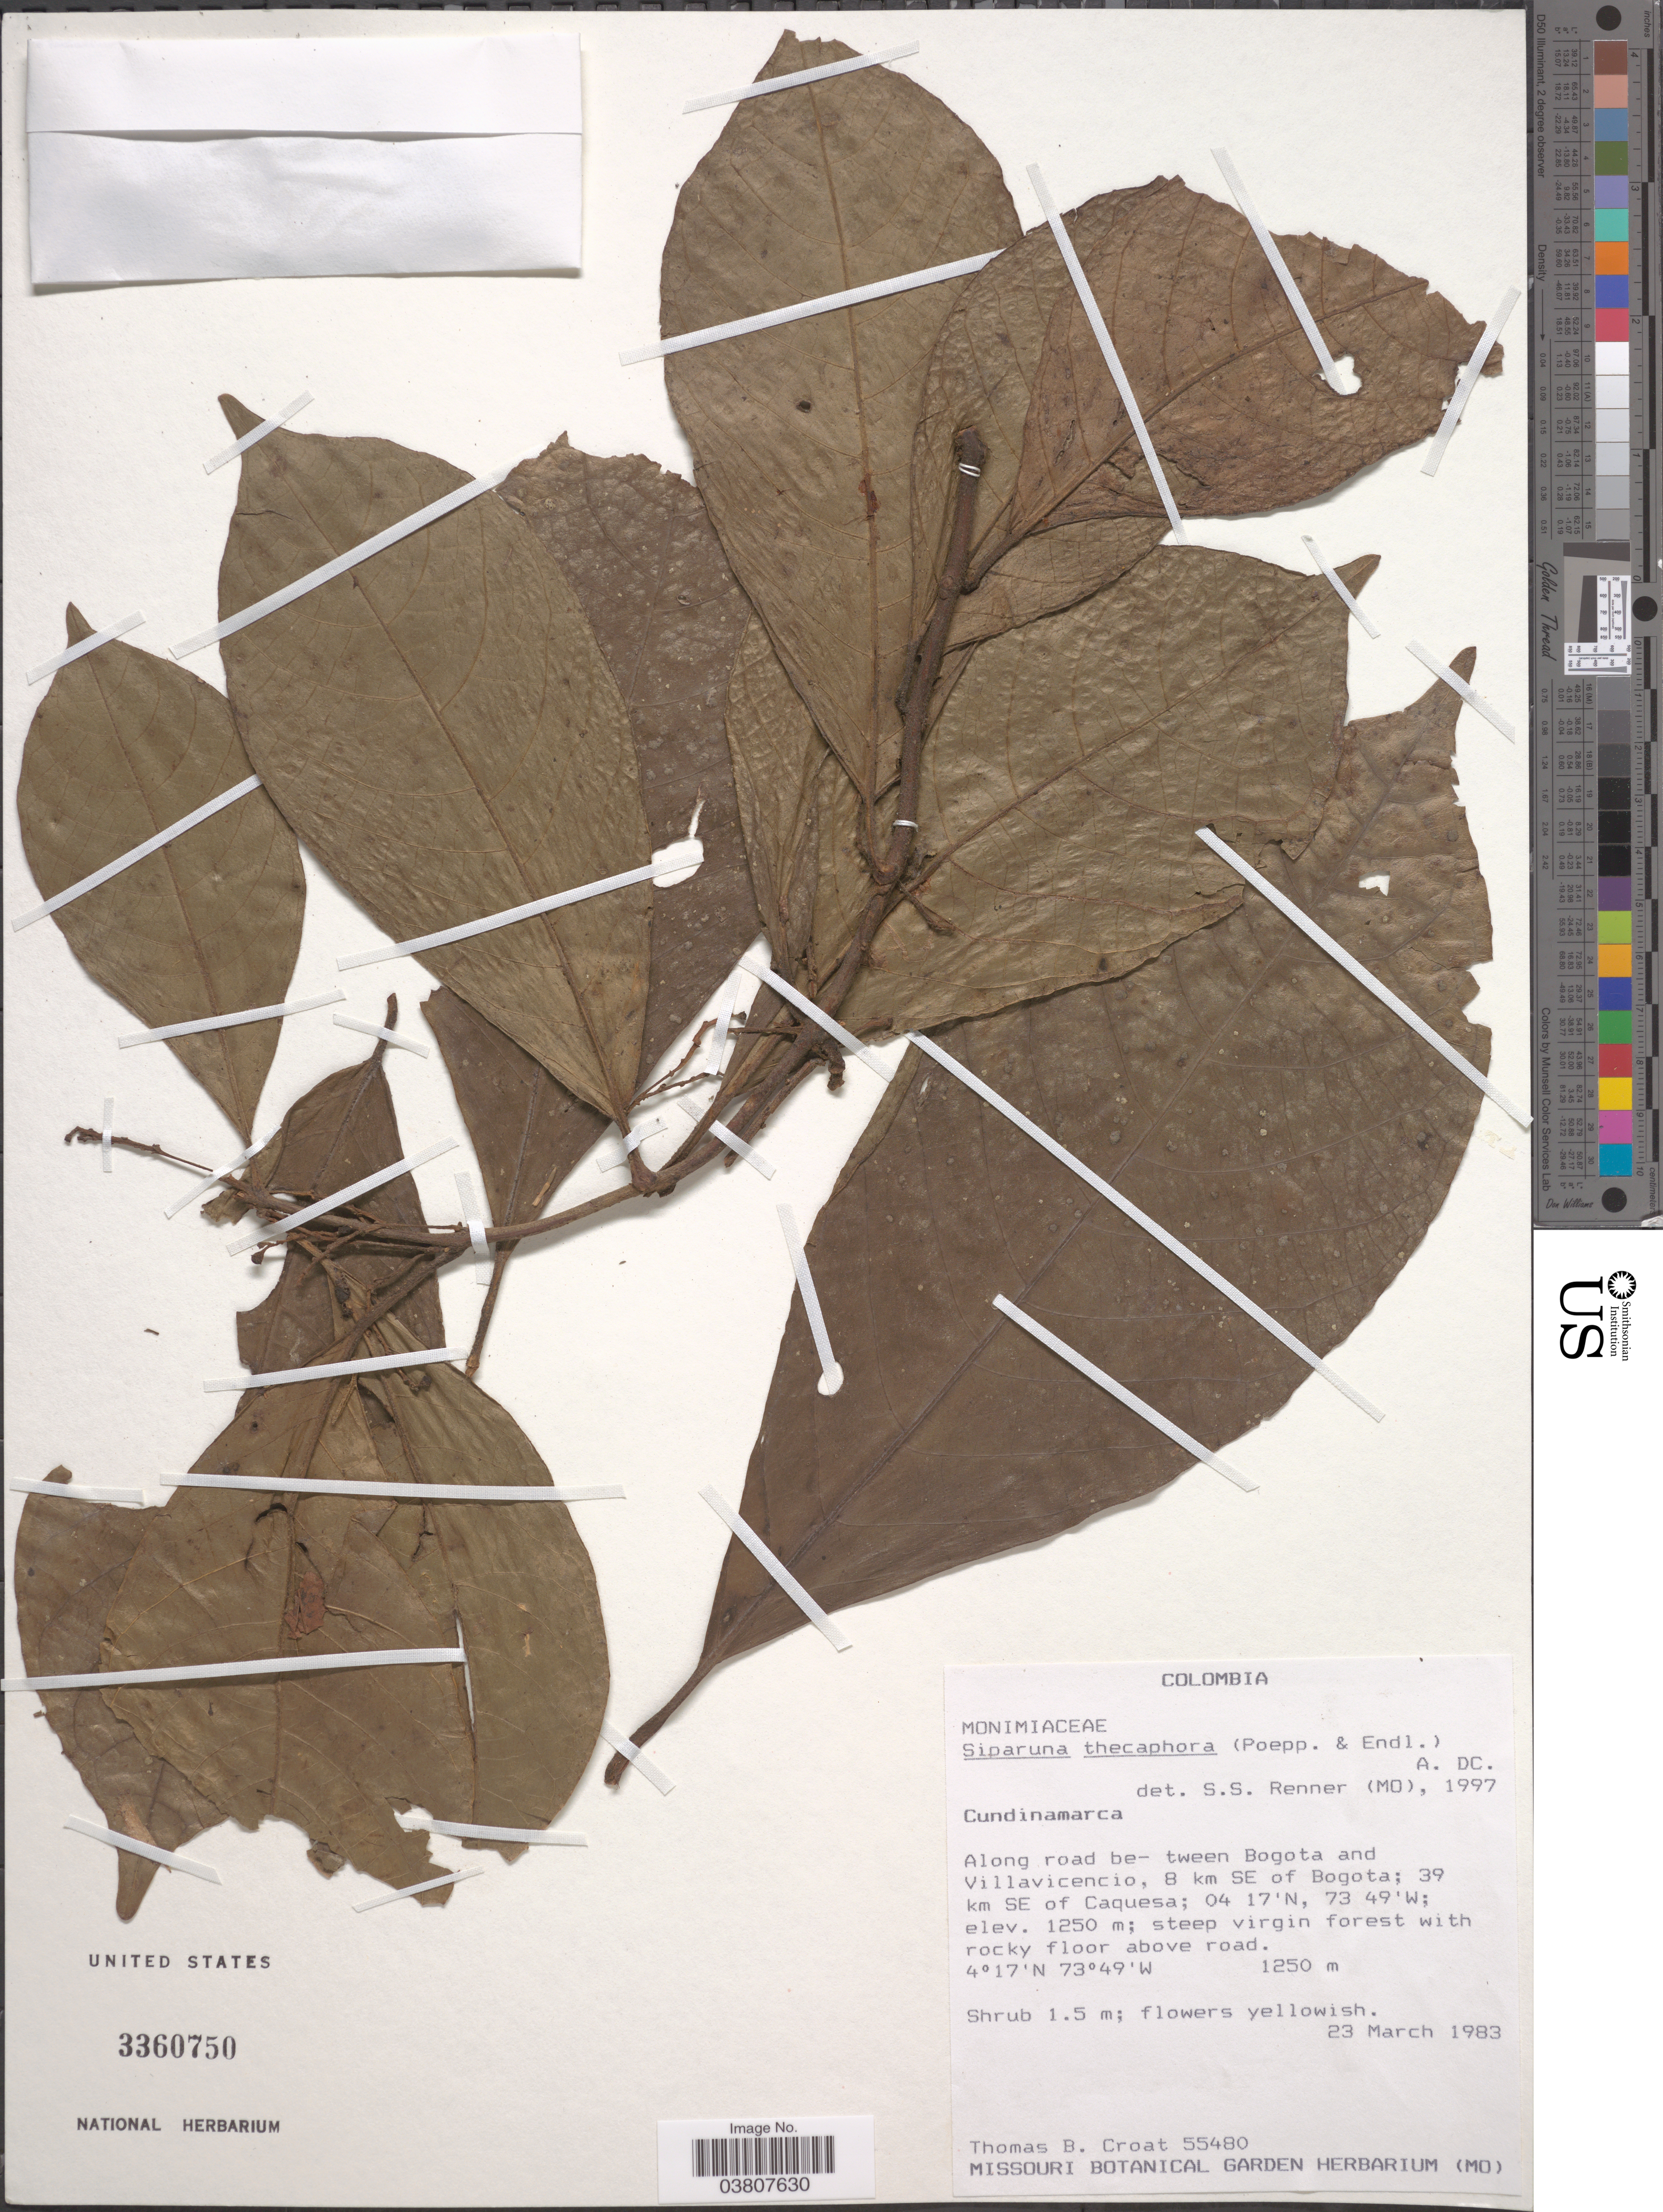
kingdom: Plantae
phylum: Tracheophyta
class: Magnoliopsida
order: Laurales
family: Siparunaceae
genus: Siparuna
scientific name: Siparuna thecaphora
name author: (Poepp. & Endl.) A. DC.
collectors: T. B. Croat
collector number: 55480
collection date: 1983-03-23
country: Colombia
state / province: Cundinamarca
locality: Along road be-tween Bogota and Villavicencio, 8 km SE of Bogota; 39 km SE of Caquesa.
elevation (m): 1250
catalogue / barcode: US 3360750